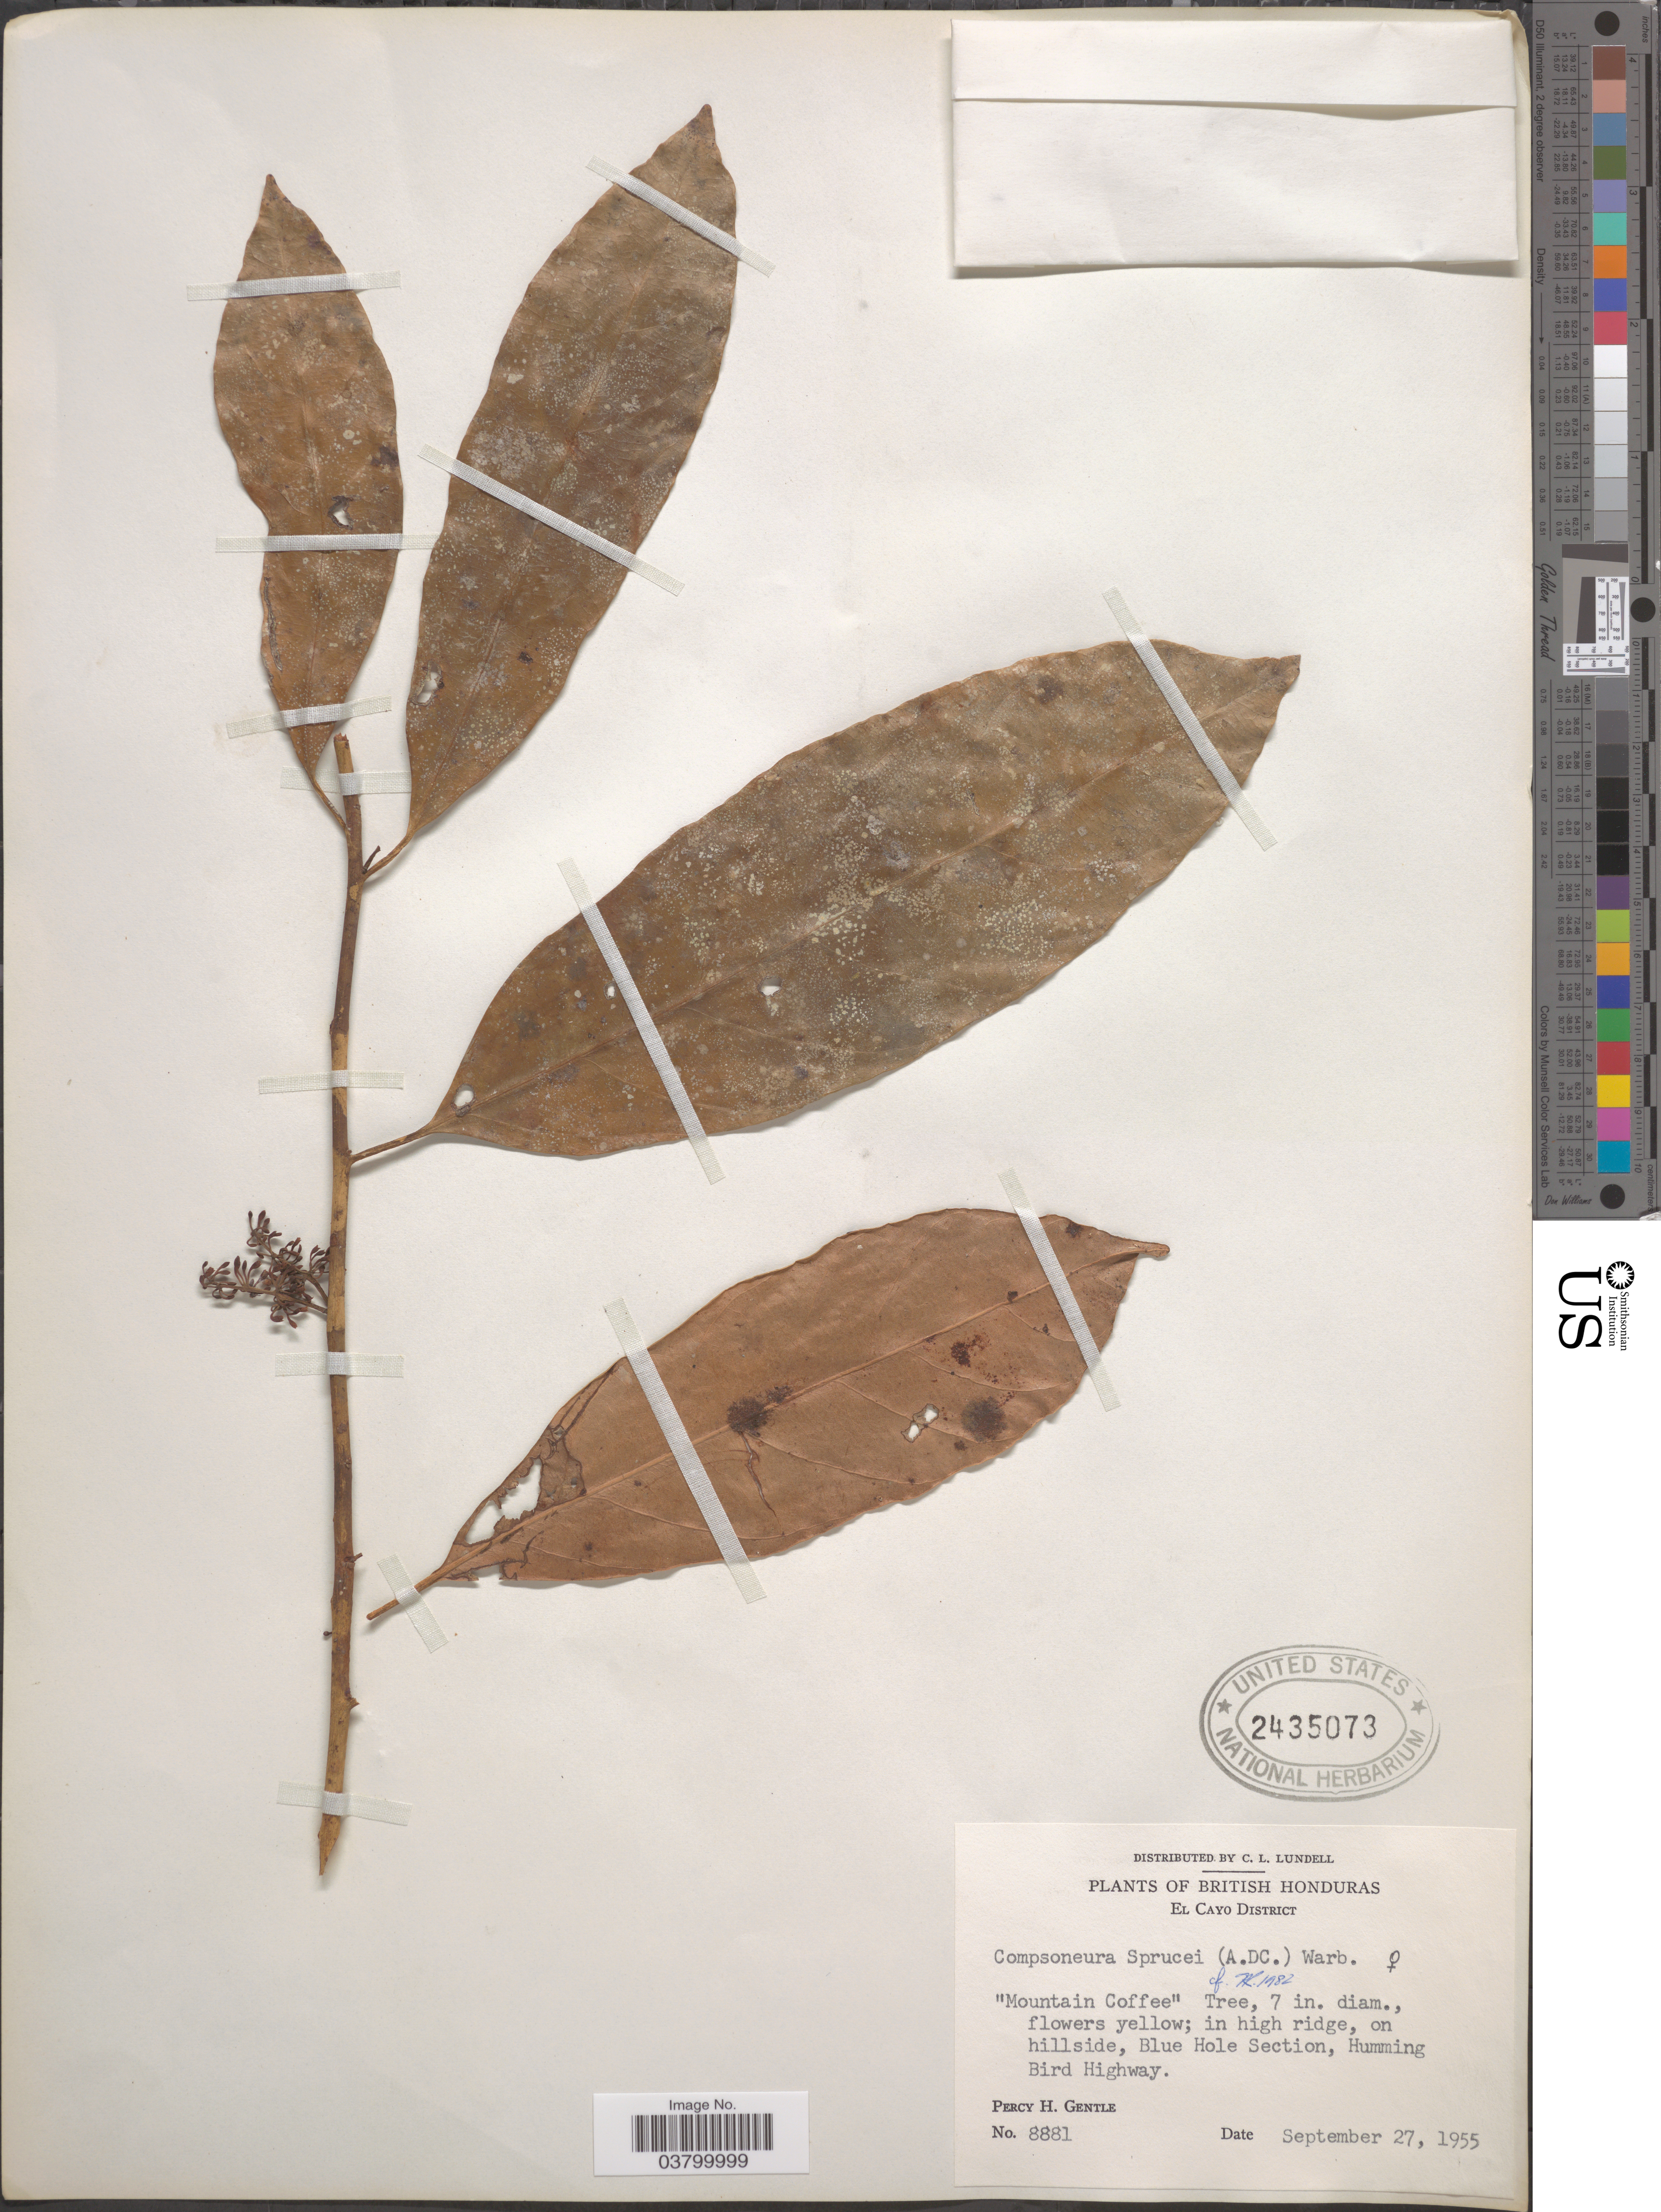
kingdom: Plantae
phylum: Tracheophyta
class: Magnoliopsida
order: Magnoliales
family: Myristicaceae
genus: Compsoneura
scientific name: Compsoneura sprucei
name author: (A. DC.) Warb.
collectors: P. H. Gentle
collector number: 8881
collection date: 1955-09-27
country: Belize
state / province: Cayo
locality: British Honduras. El Cayo District. In high ridge, on hillside, Blue Hole Section, Humming Bird Highway.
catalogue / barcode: US 2435073